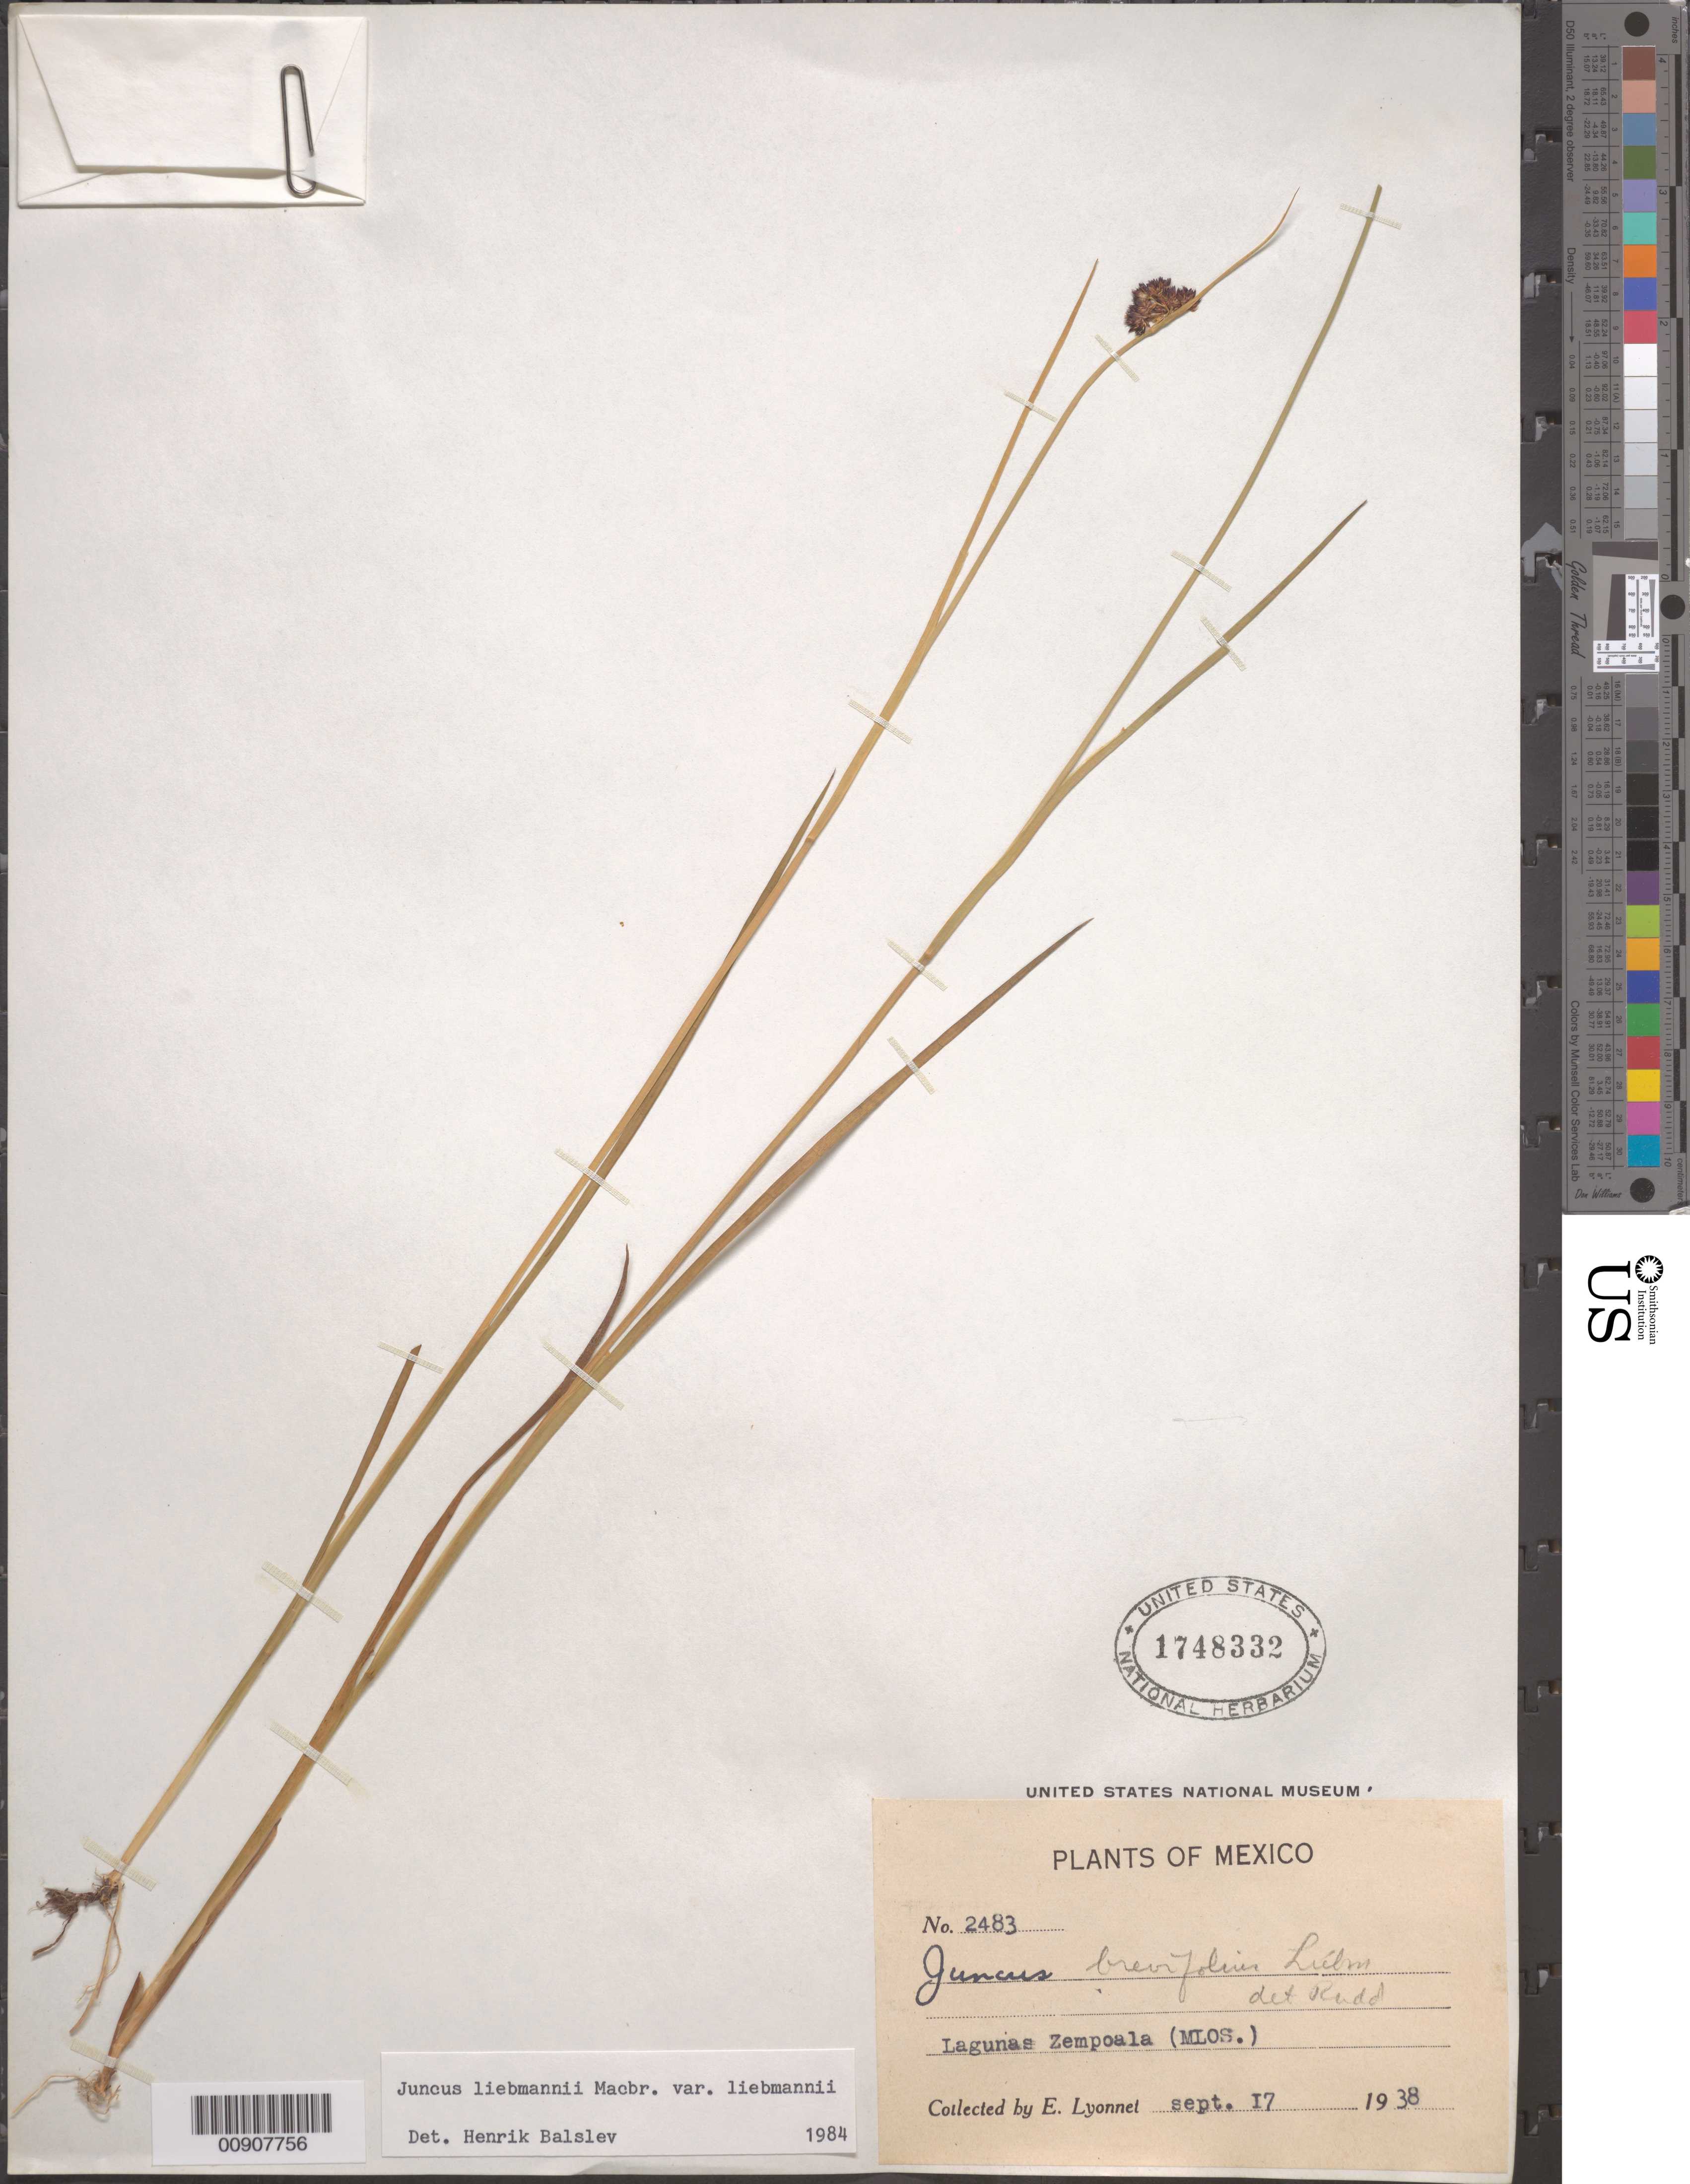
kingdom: Plantae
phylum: Tracheophyta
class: Liliopsida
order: Poales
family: Juncaceae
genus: Juncus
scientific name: Juncus liebmannii var. liebmannii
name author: J.F. Macbr.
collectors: Bro. E. Lyonnet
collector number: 2483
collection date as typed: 17 Sep 1938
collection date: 1938-09-17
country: Mexico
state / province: Morelos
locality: Lagunas Zempoala (Morelos).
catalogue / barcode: US 1748332